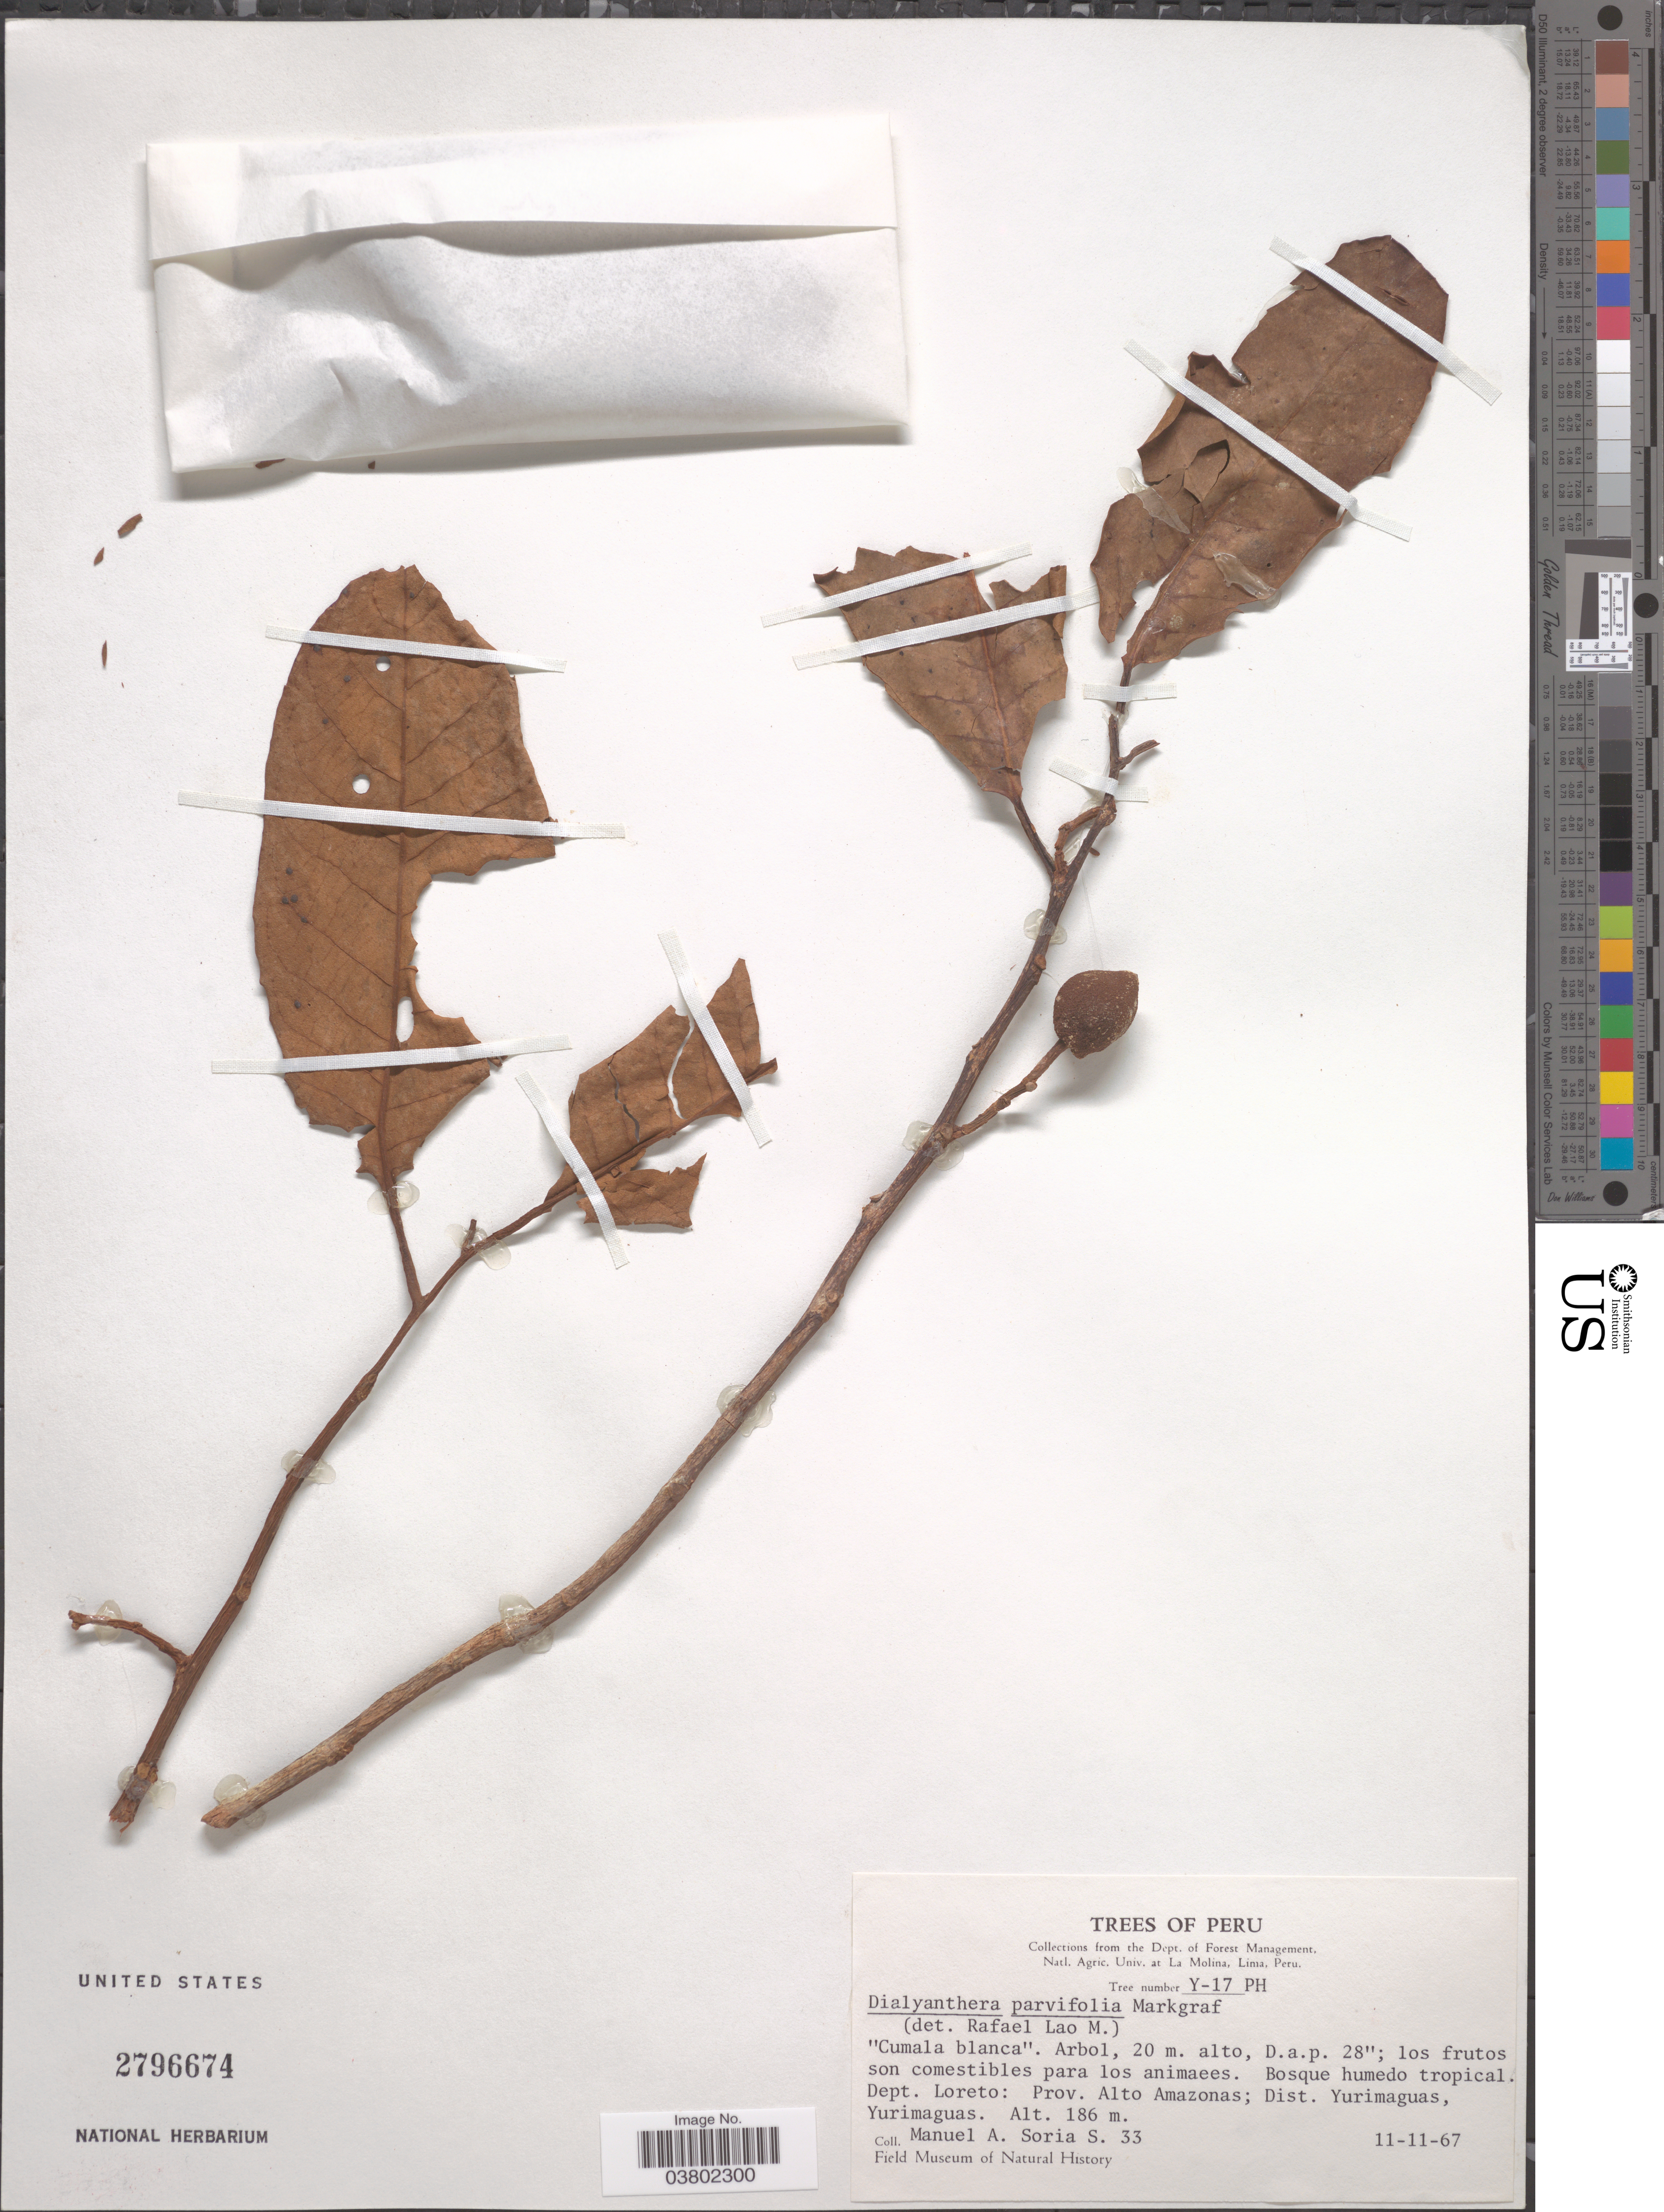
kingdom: Plantae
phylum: Tracheophyta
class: Magnoliopsida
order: Magnoliales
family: Myristicaceae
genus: Otoba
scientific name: Otoba parvifolia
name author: (Markgr.) A.H. Gentry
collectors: M. Soria S.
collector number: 33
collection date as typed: Transcribed d/m/y: 11/11/67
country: Peru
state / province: Loreto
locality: Dept. Loreto: Prov. Alto Amazonas; Dist. Yurimaguas, Yurimaguas.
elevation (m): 186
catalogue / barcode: US 2796674